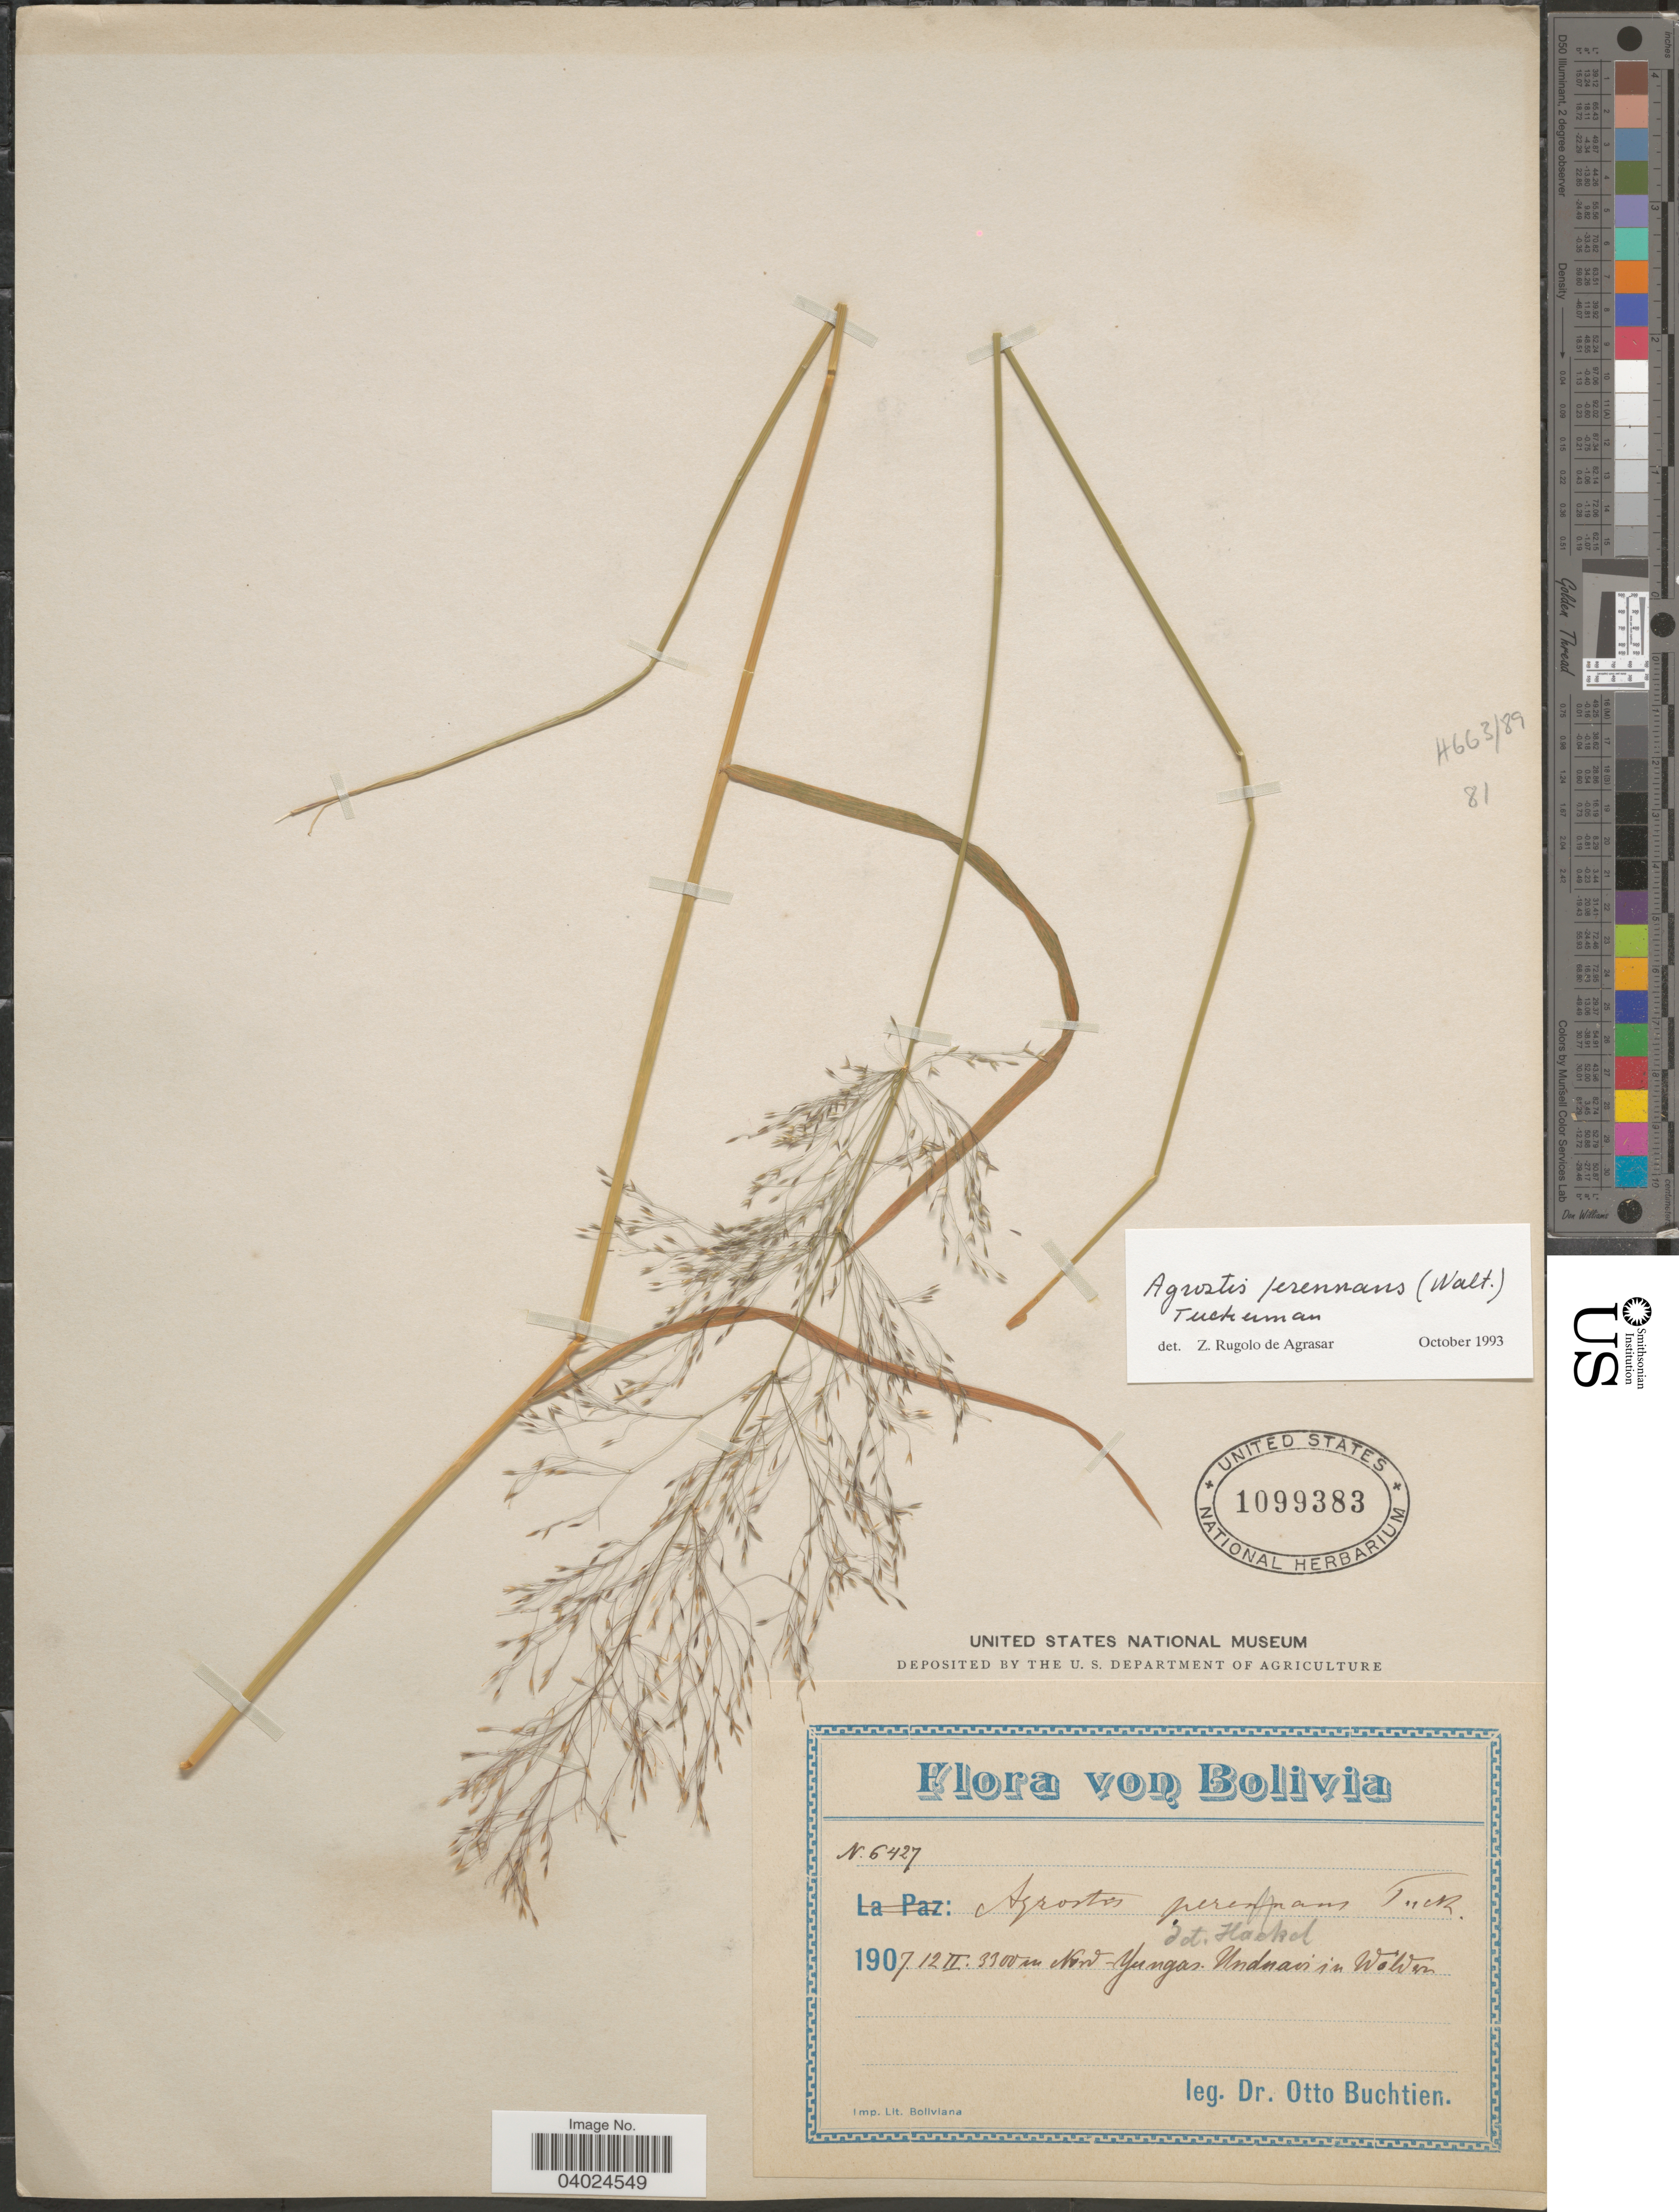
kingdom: Plantae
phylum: Tracheophyta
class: Liliopsida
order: Poales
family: Poaceae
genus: Agrostis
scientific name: Agrostis perennans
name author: (Walter) Tuck.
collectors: O. Buchtien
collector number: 6427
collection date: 1907-02-12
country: Bolivia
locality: Nord-Yungas. Unduavi in Wolden.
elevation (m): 3300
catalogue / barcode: US 1099383